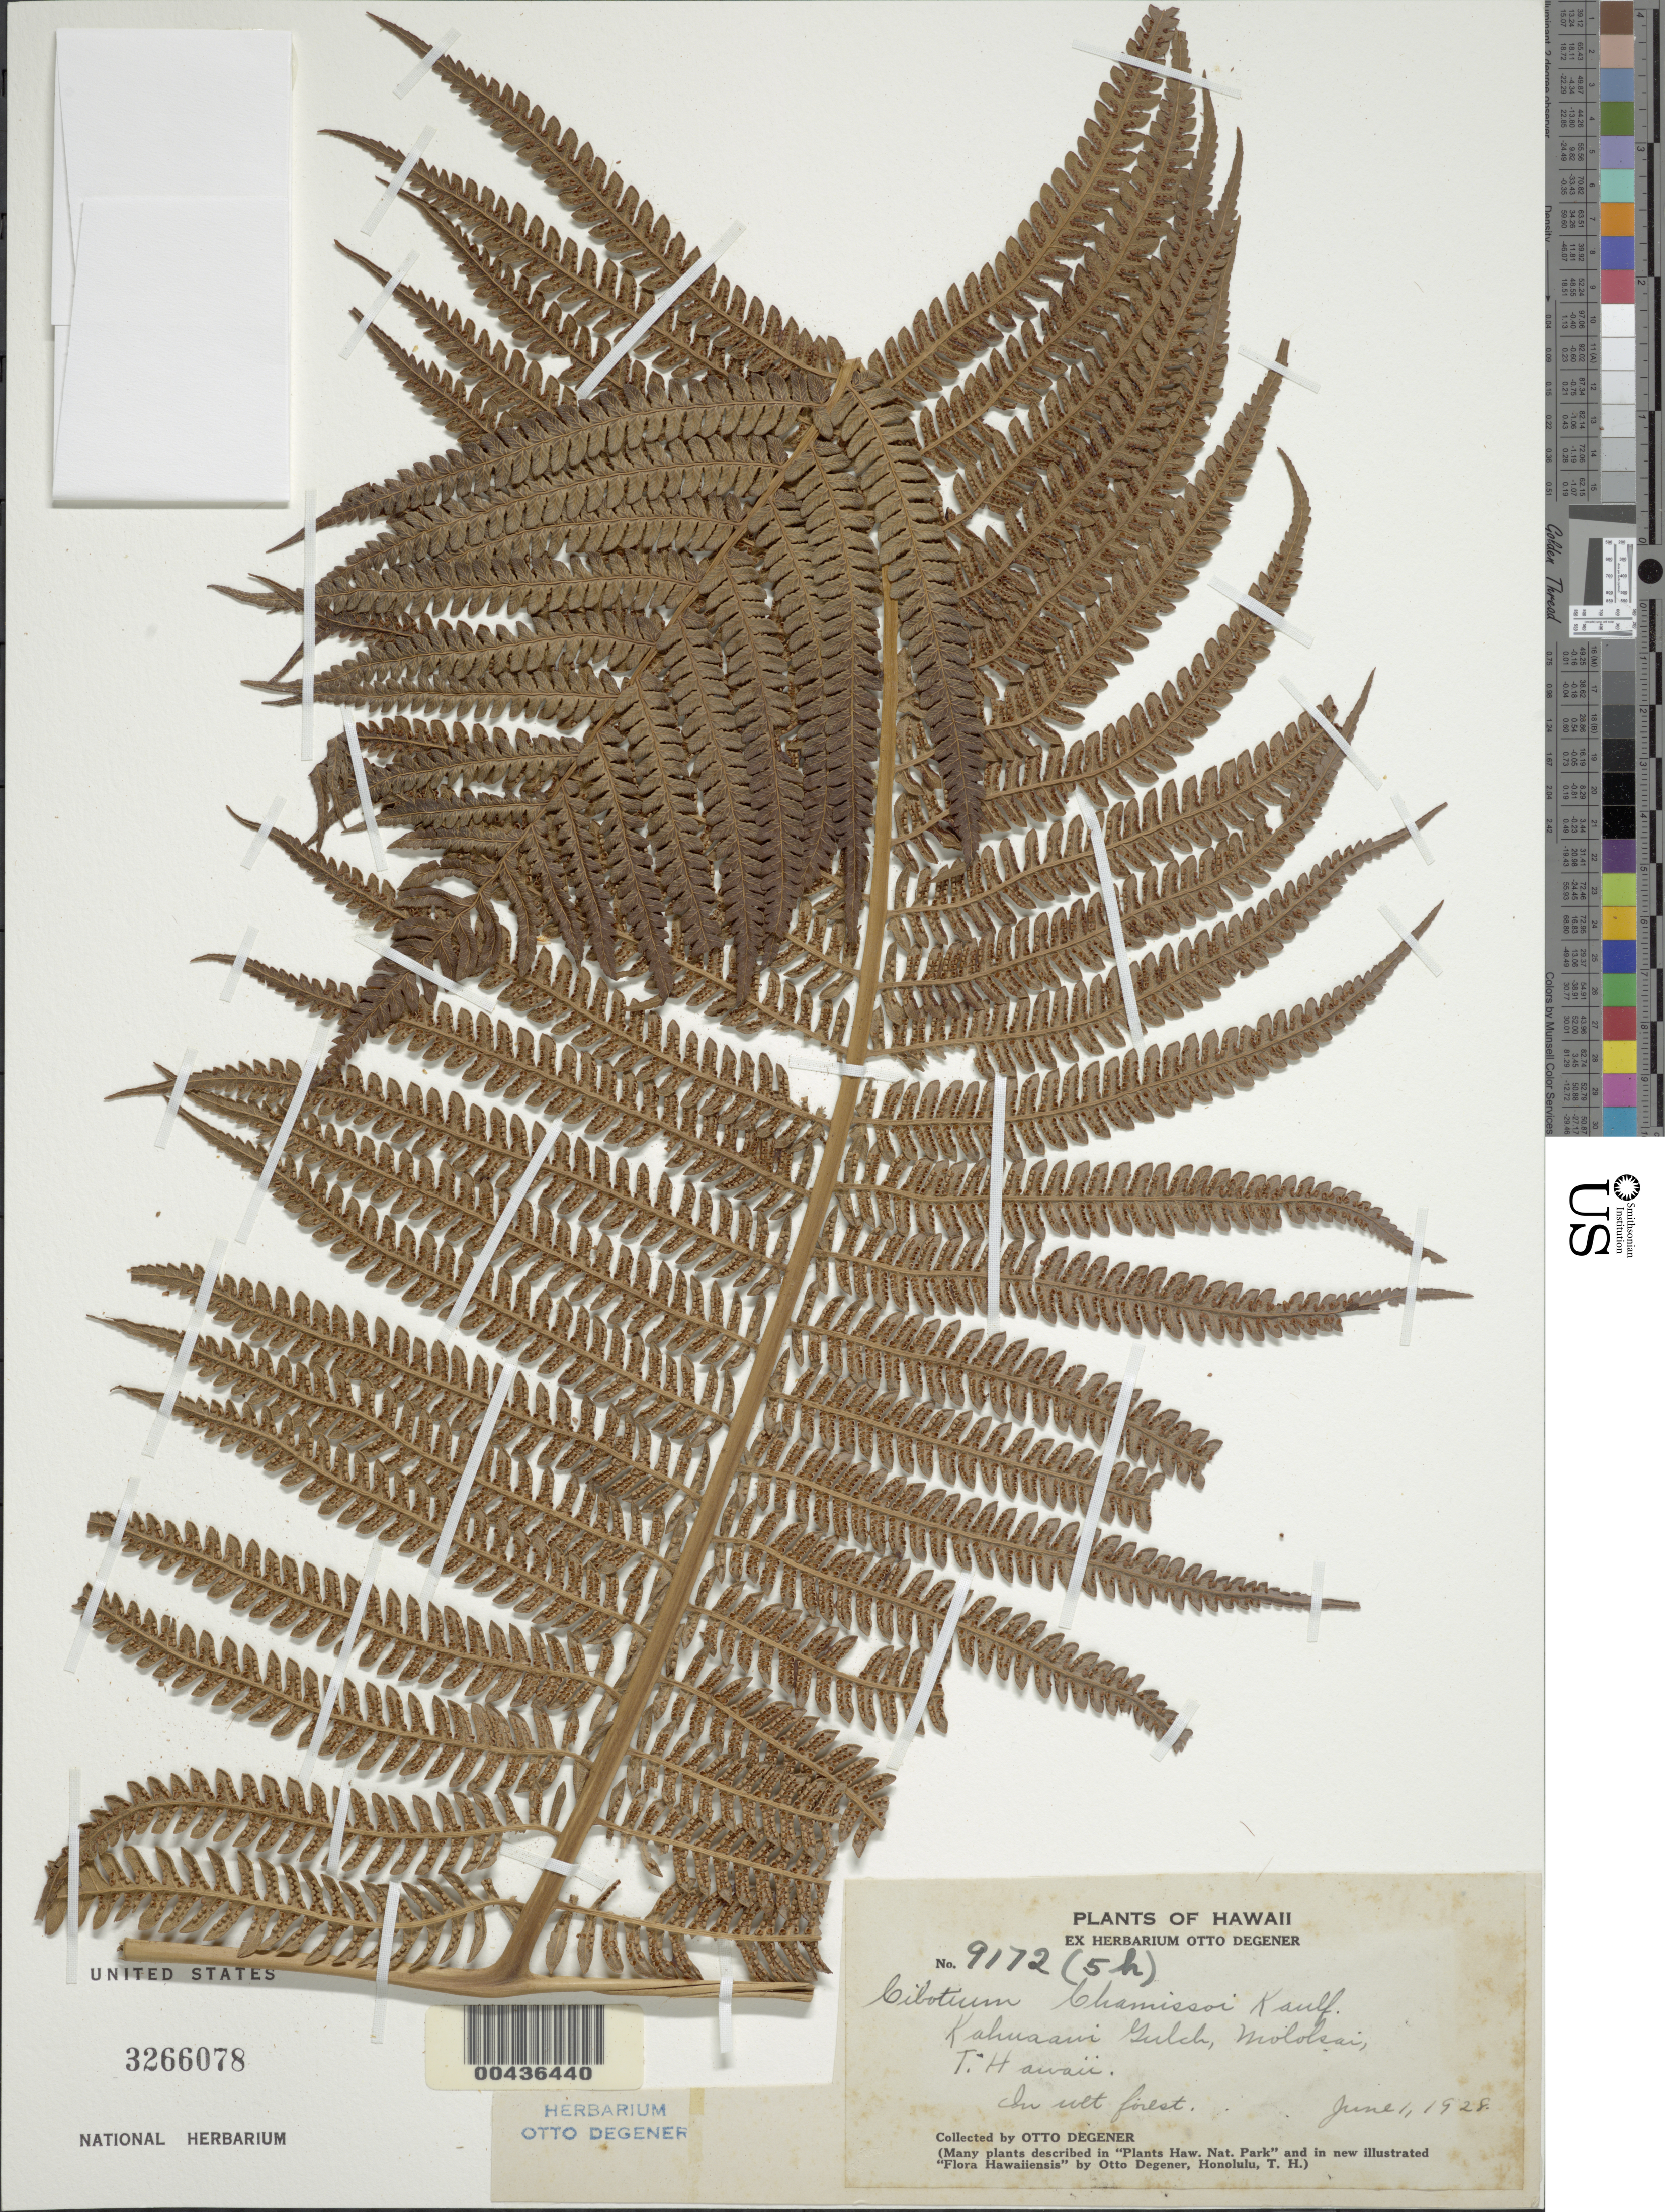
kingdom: Plantae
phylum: Tracheophyta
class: Polypodiopsida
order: Cyatheales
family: Cibotiaceae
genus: Cibotium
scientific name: Cibotium chamissoi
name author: Kaulf.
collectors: O. Degener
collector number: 9172(5h)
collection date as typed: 1 Jun 1928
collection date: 1928-06-01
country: United States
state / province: Hawaii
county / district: Maui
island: Moloka'i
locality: Kahuaaui Gulch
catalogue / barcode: US 3266078